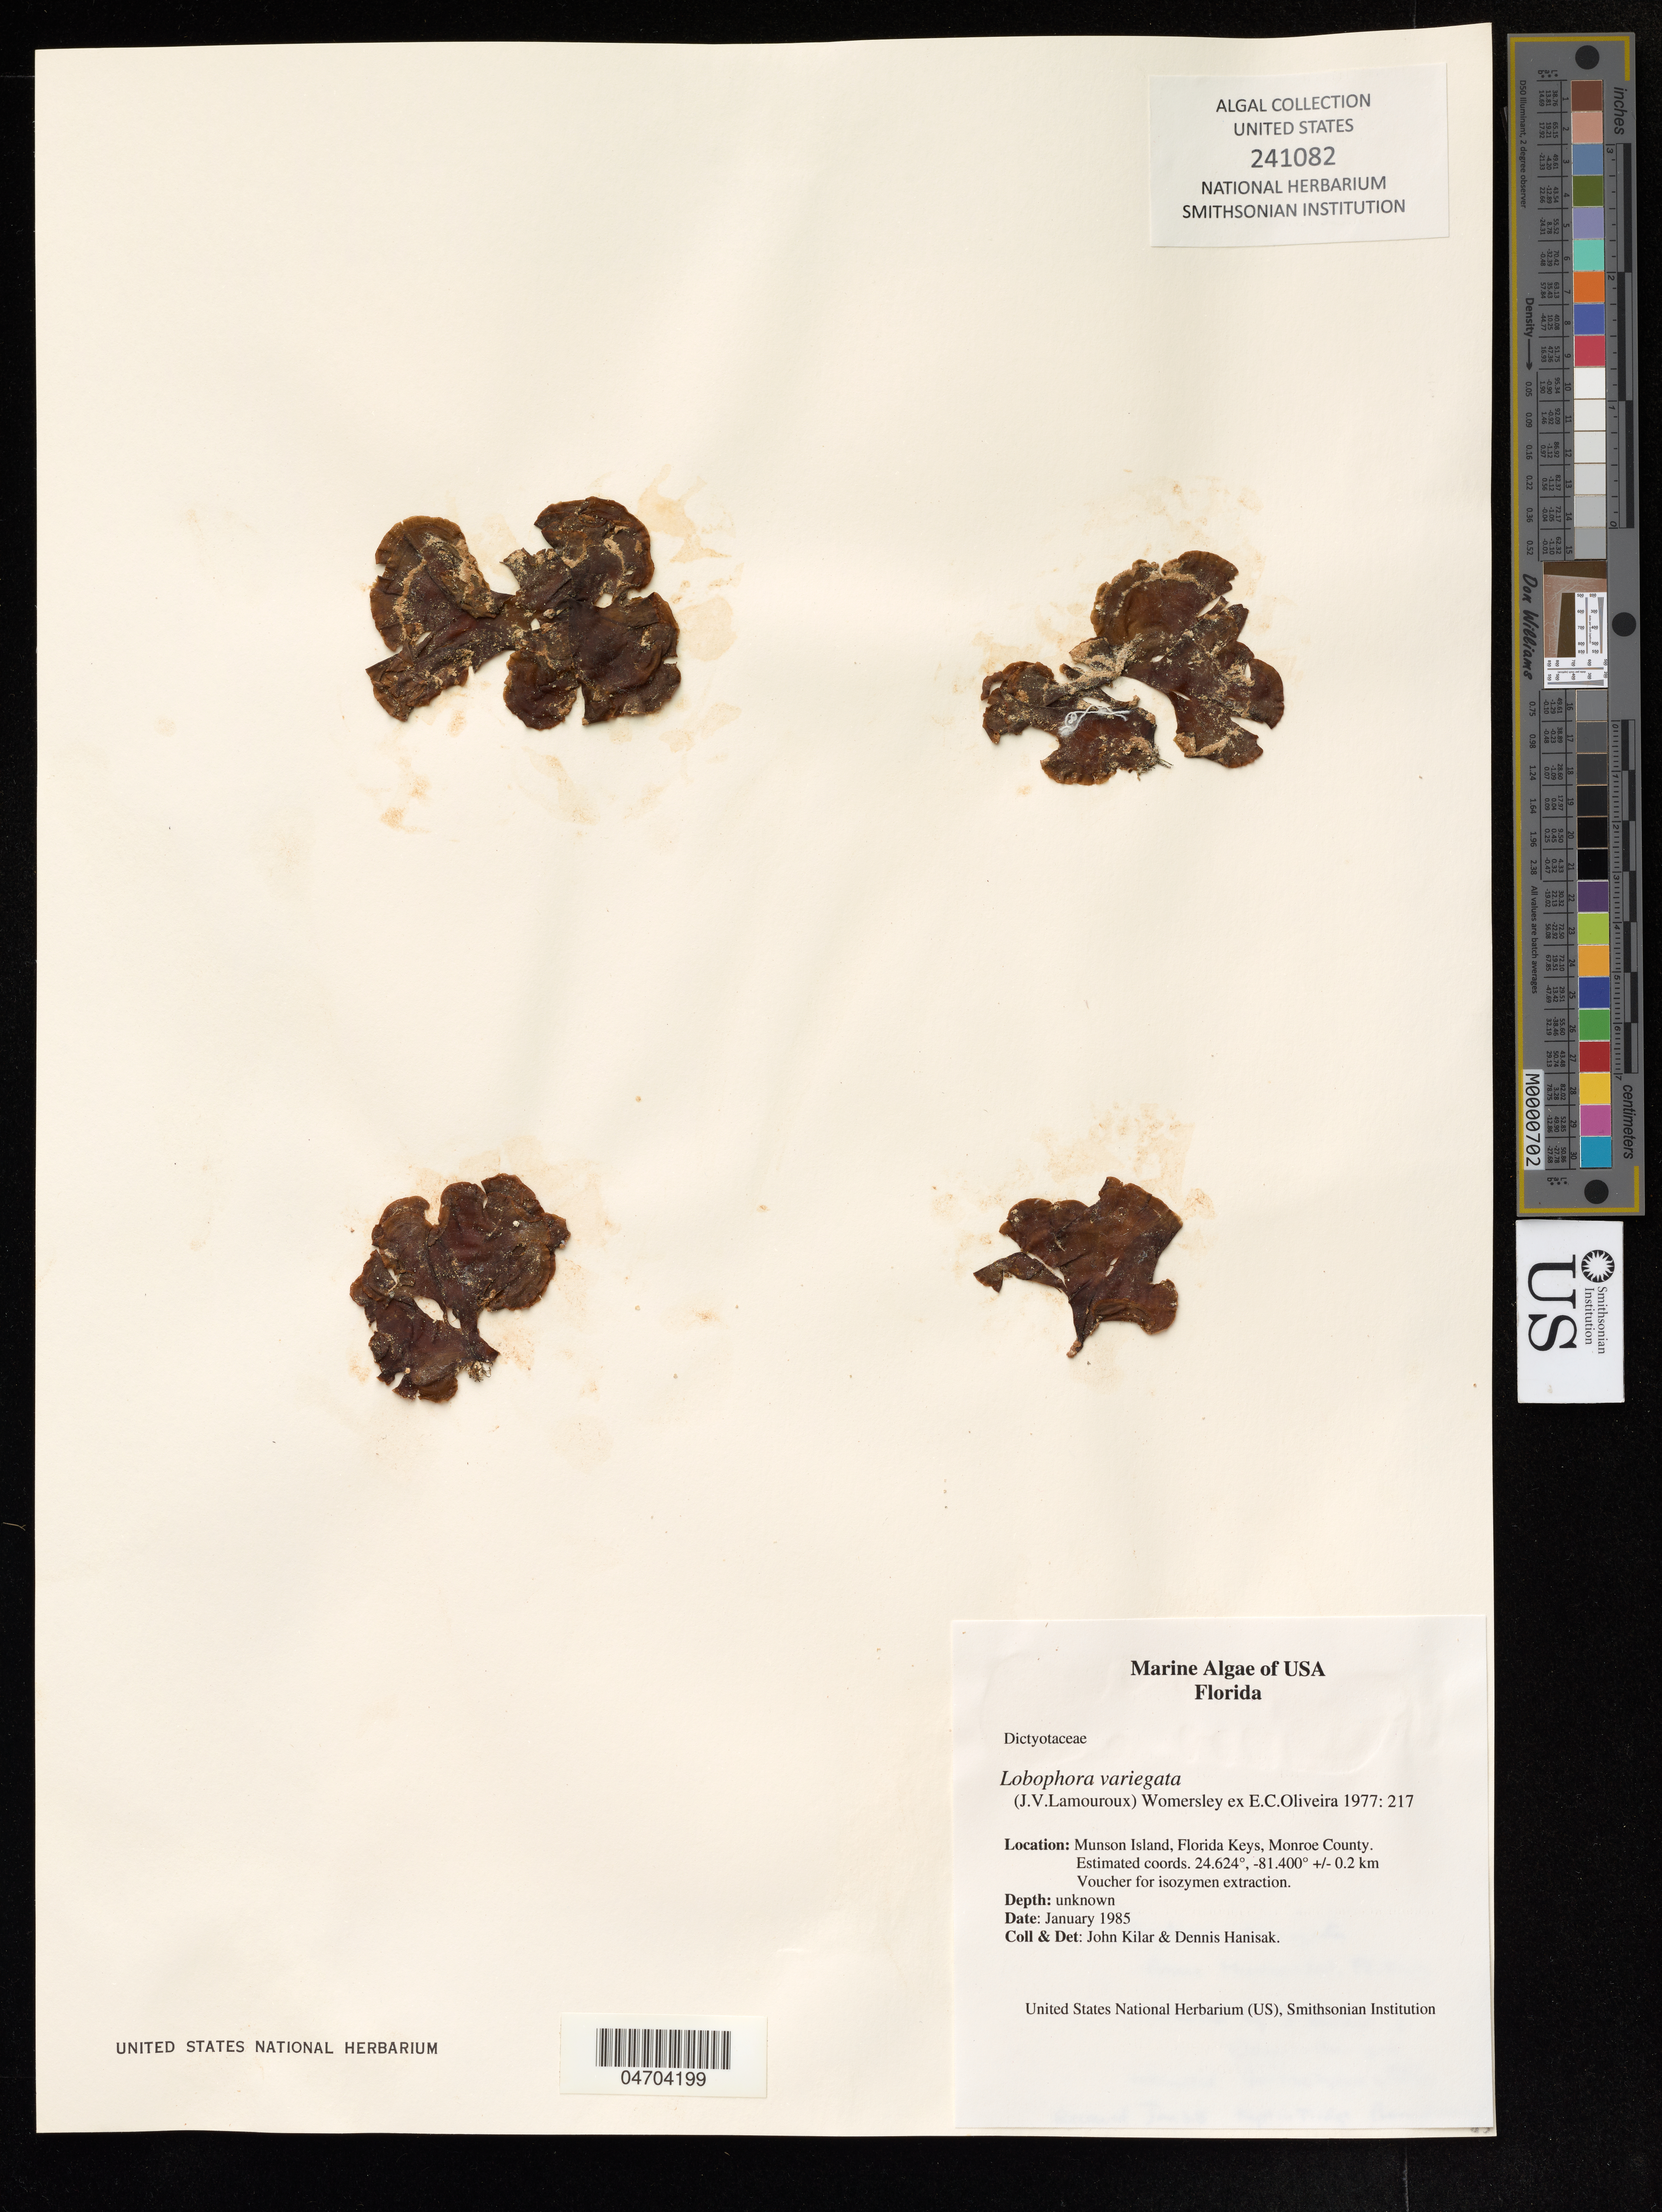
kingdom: Chromista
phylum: Ochrophyta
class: Phaeophyceae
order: Dictyotales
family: Dictyotaceae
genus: Lobophora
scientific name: Lobophora variegata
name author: (J.V.Lamouroux) Womersley & E.C. Oliveira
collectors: J. Kilar & D. Hanisak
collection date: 1985-01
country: United States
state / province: Florida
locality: Munson Island, Florida Keys, Monroe County.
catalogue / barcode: US 241082